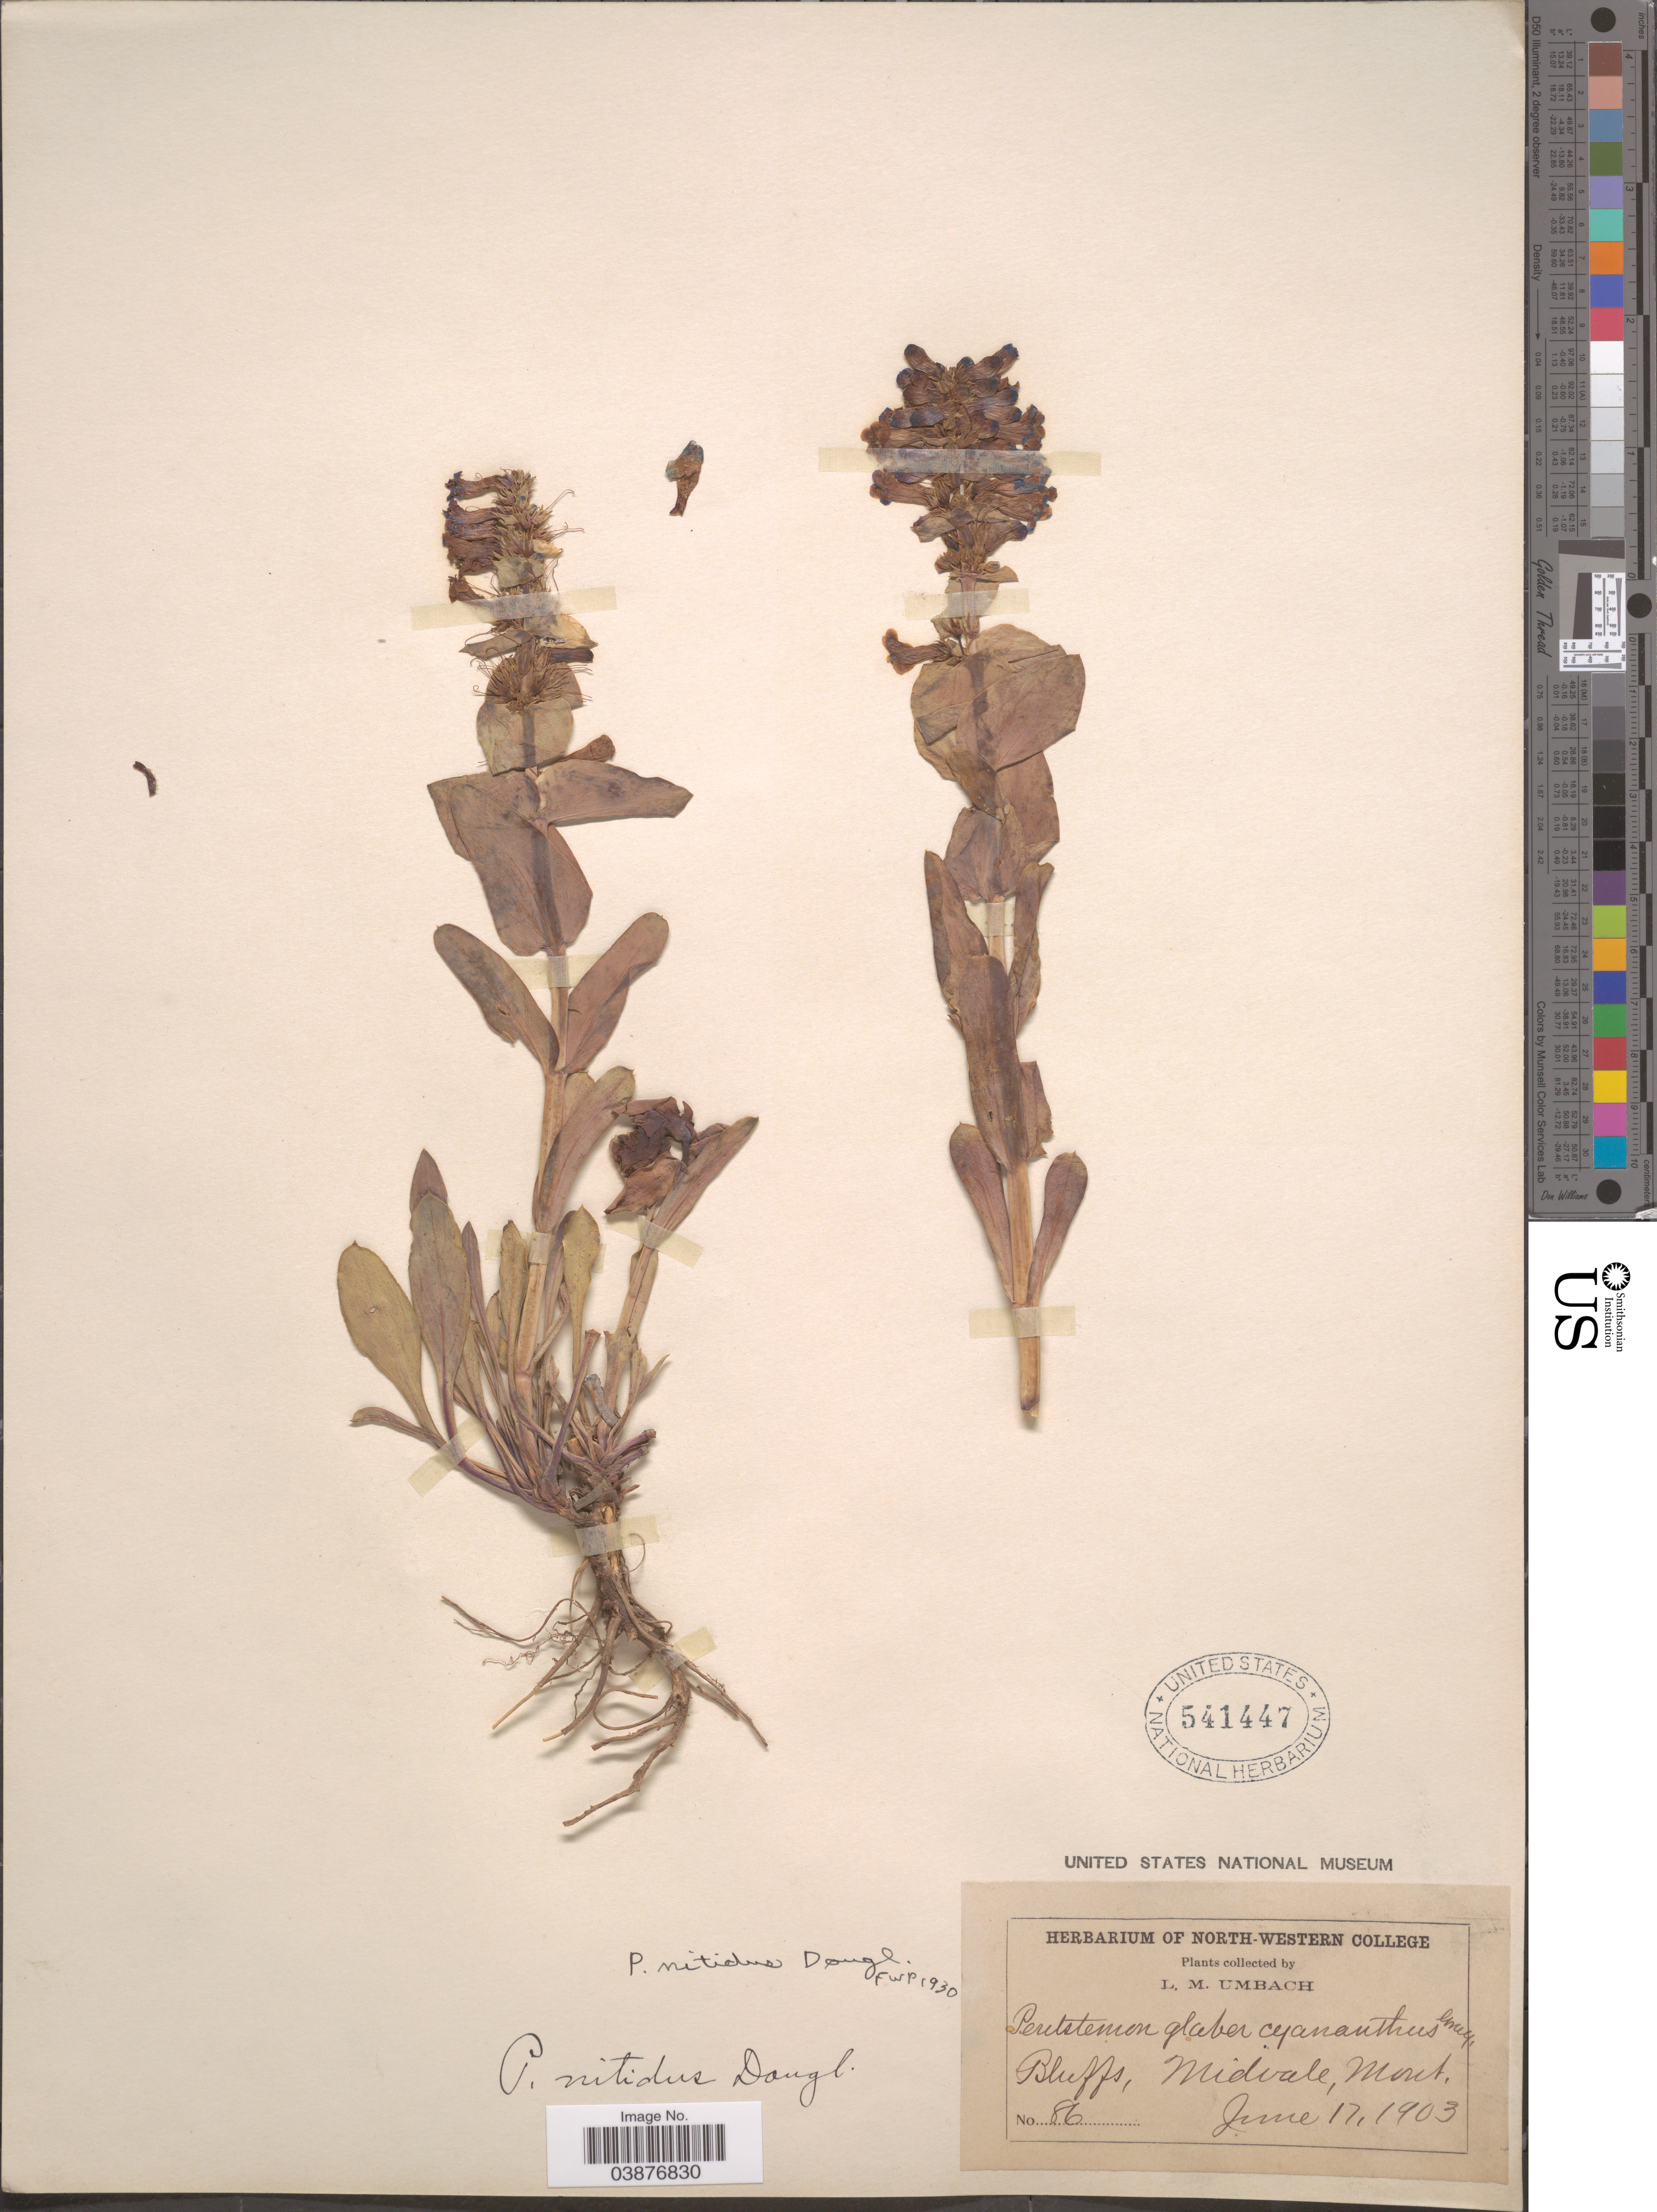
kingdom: Plantae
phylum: Tracheophyta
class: Magnoliopsida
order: Lamiales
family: Plantaginaceae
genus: Penstemon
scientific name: Penstemon nitidus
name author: Douglas ex Benth.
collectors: L. M. Umbach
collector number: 86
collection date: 1903-06-17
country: United States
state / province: Montana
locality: Midvale.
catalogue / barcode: US 541447